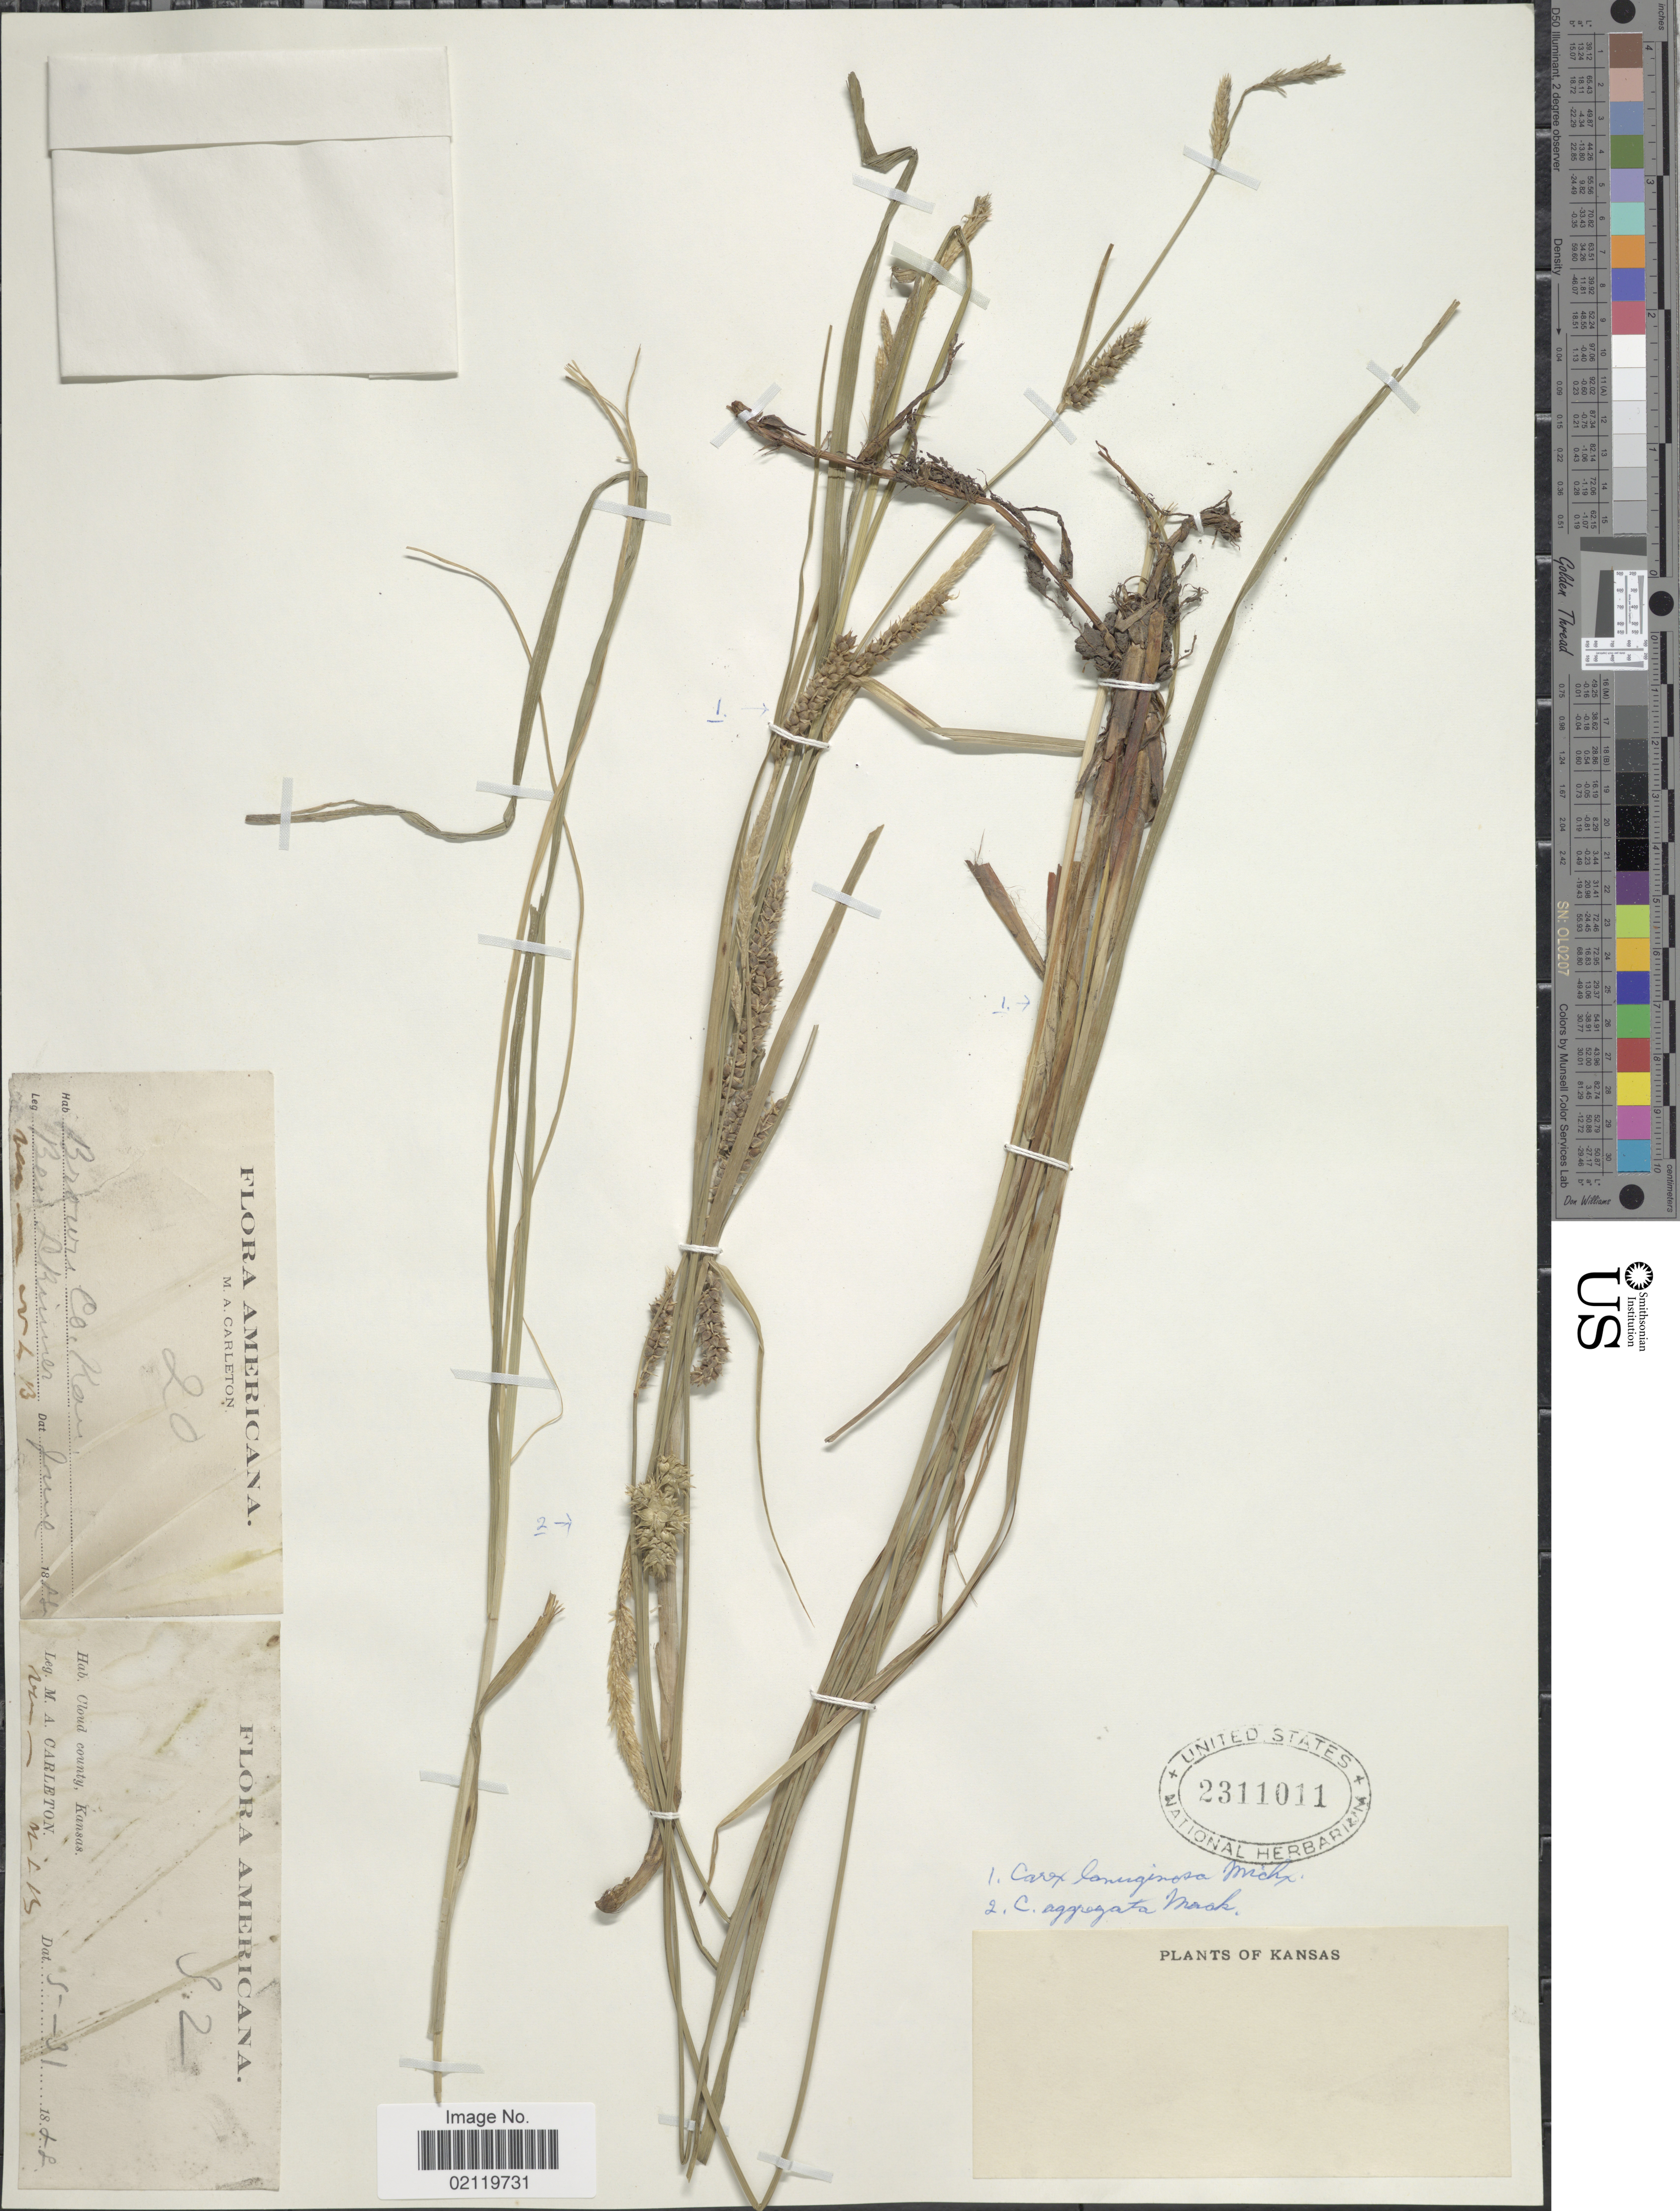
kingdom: Plantae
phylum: Tracheophyta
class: Liliopsida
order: Poales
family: Cyperaceae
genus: Carex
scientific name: Carex pellita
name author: Muhl. ex Willd.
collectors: M. A. Carleton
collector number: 32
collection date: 1888-05-31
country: United States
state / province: Kansas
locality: Americana. Cloud county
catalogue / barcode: US 2311011-2